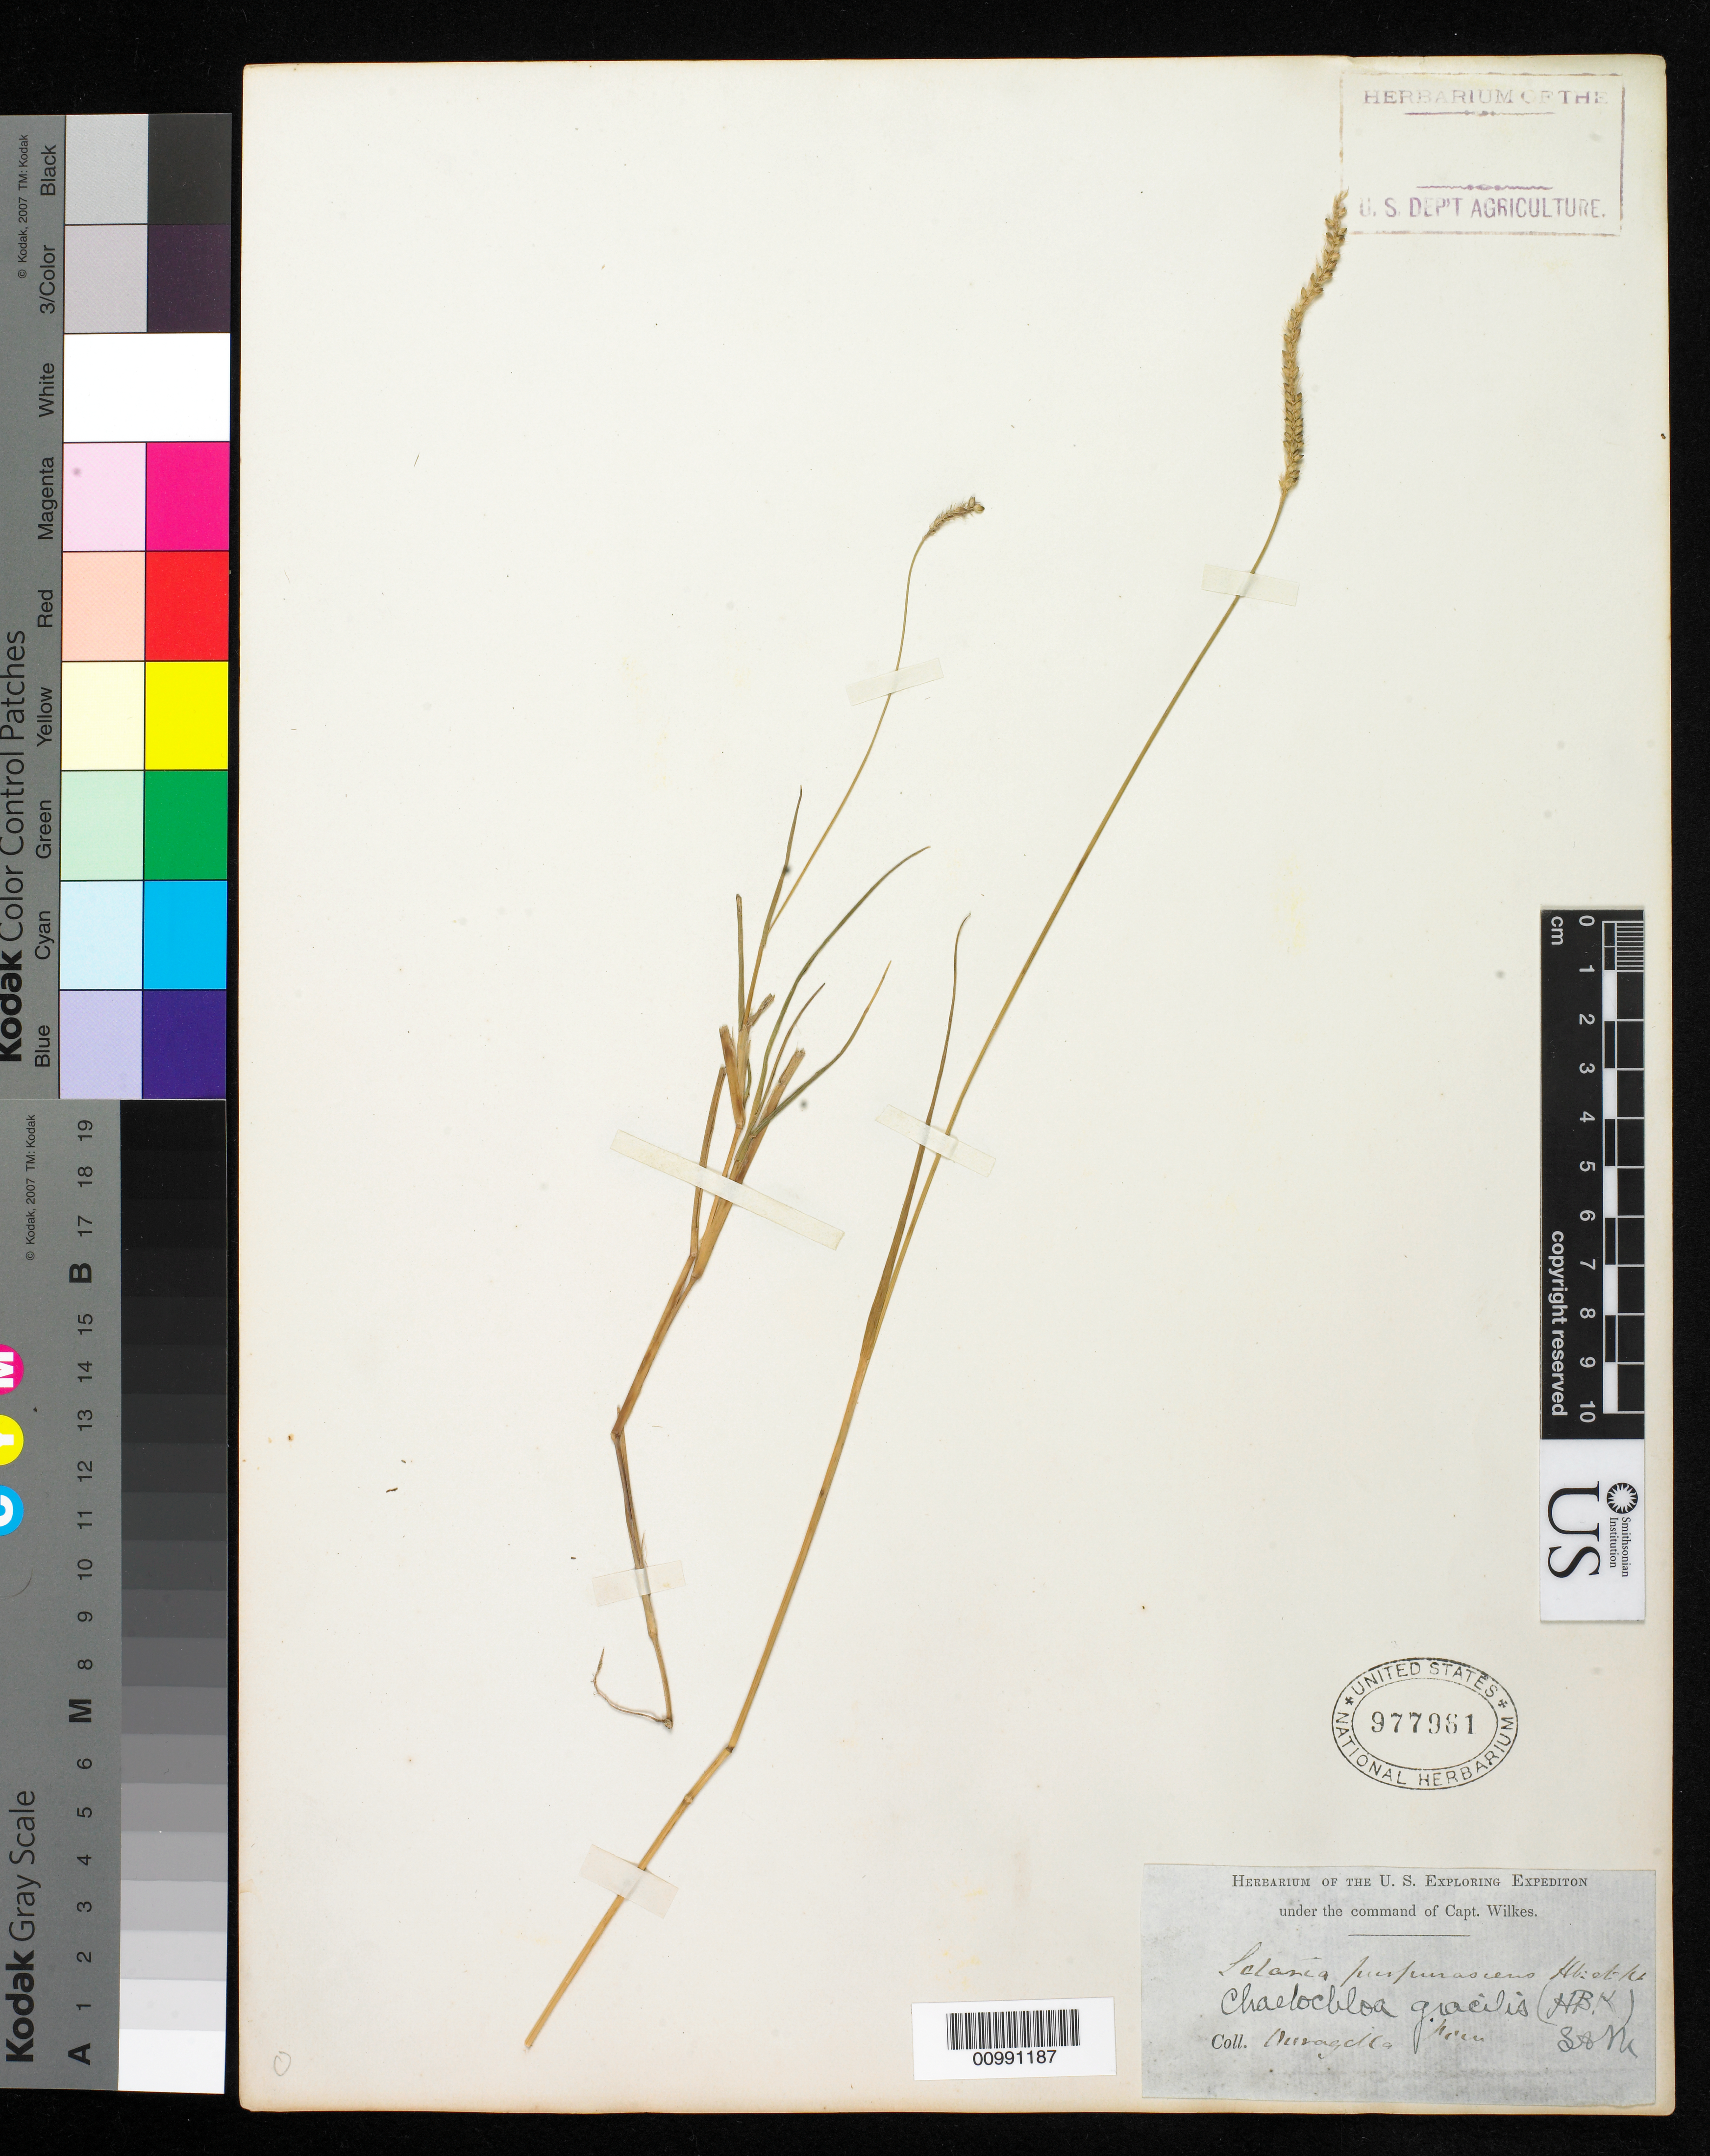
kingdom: Plantae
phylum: Tracheophyta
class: Liliopsida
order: Poales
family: Poaceae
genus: Setaria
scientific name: Setaria parviflora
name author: (Poir.) Kerguélen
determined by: Poaceae Reorganization Project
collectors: Wilkes Explor. Exped.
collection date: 1838/1842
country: Peru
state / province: Lima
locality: Obrajillo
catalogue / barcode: US 977961